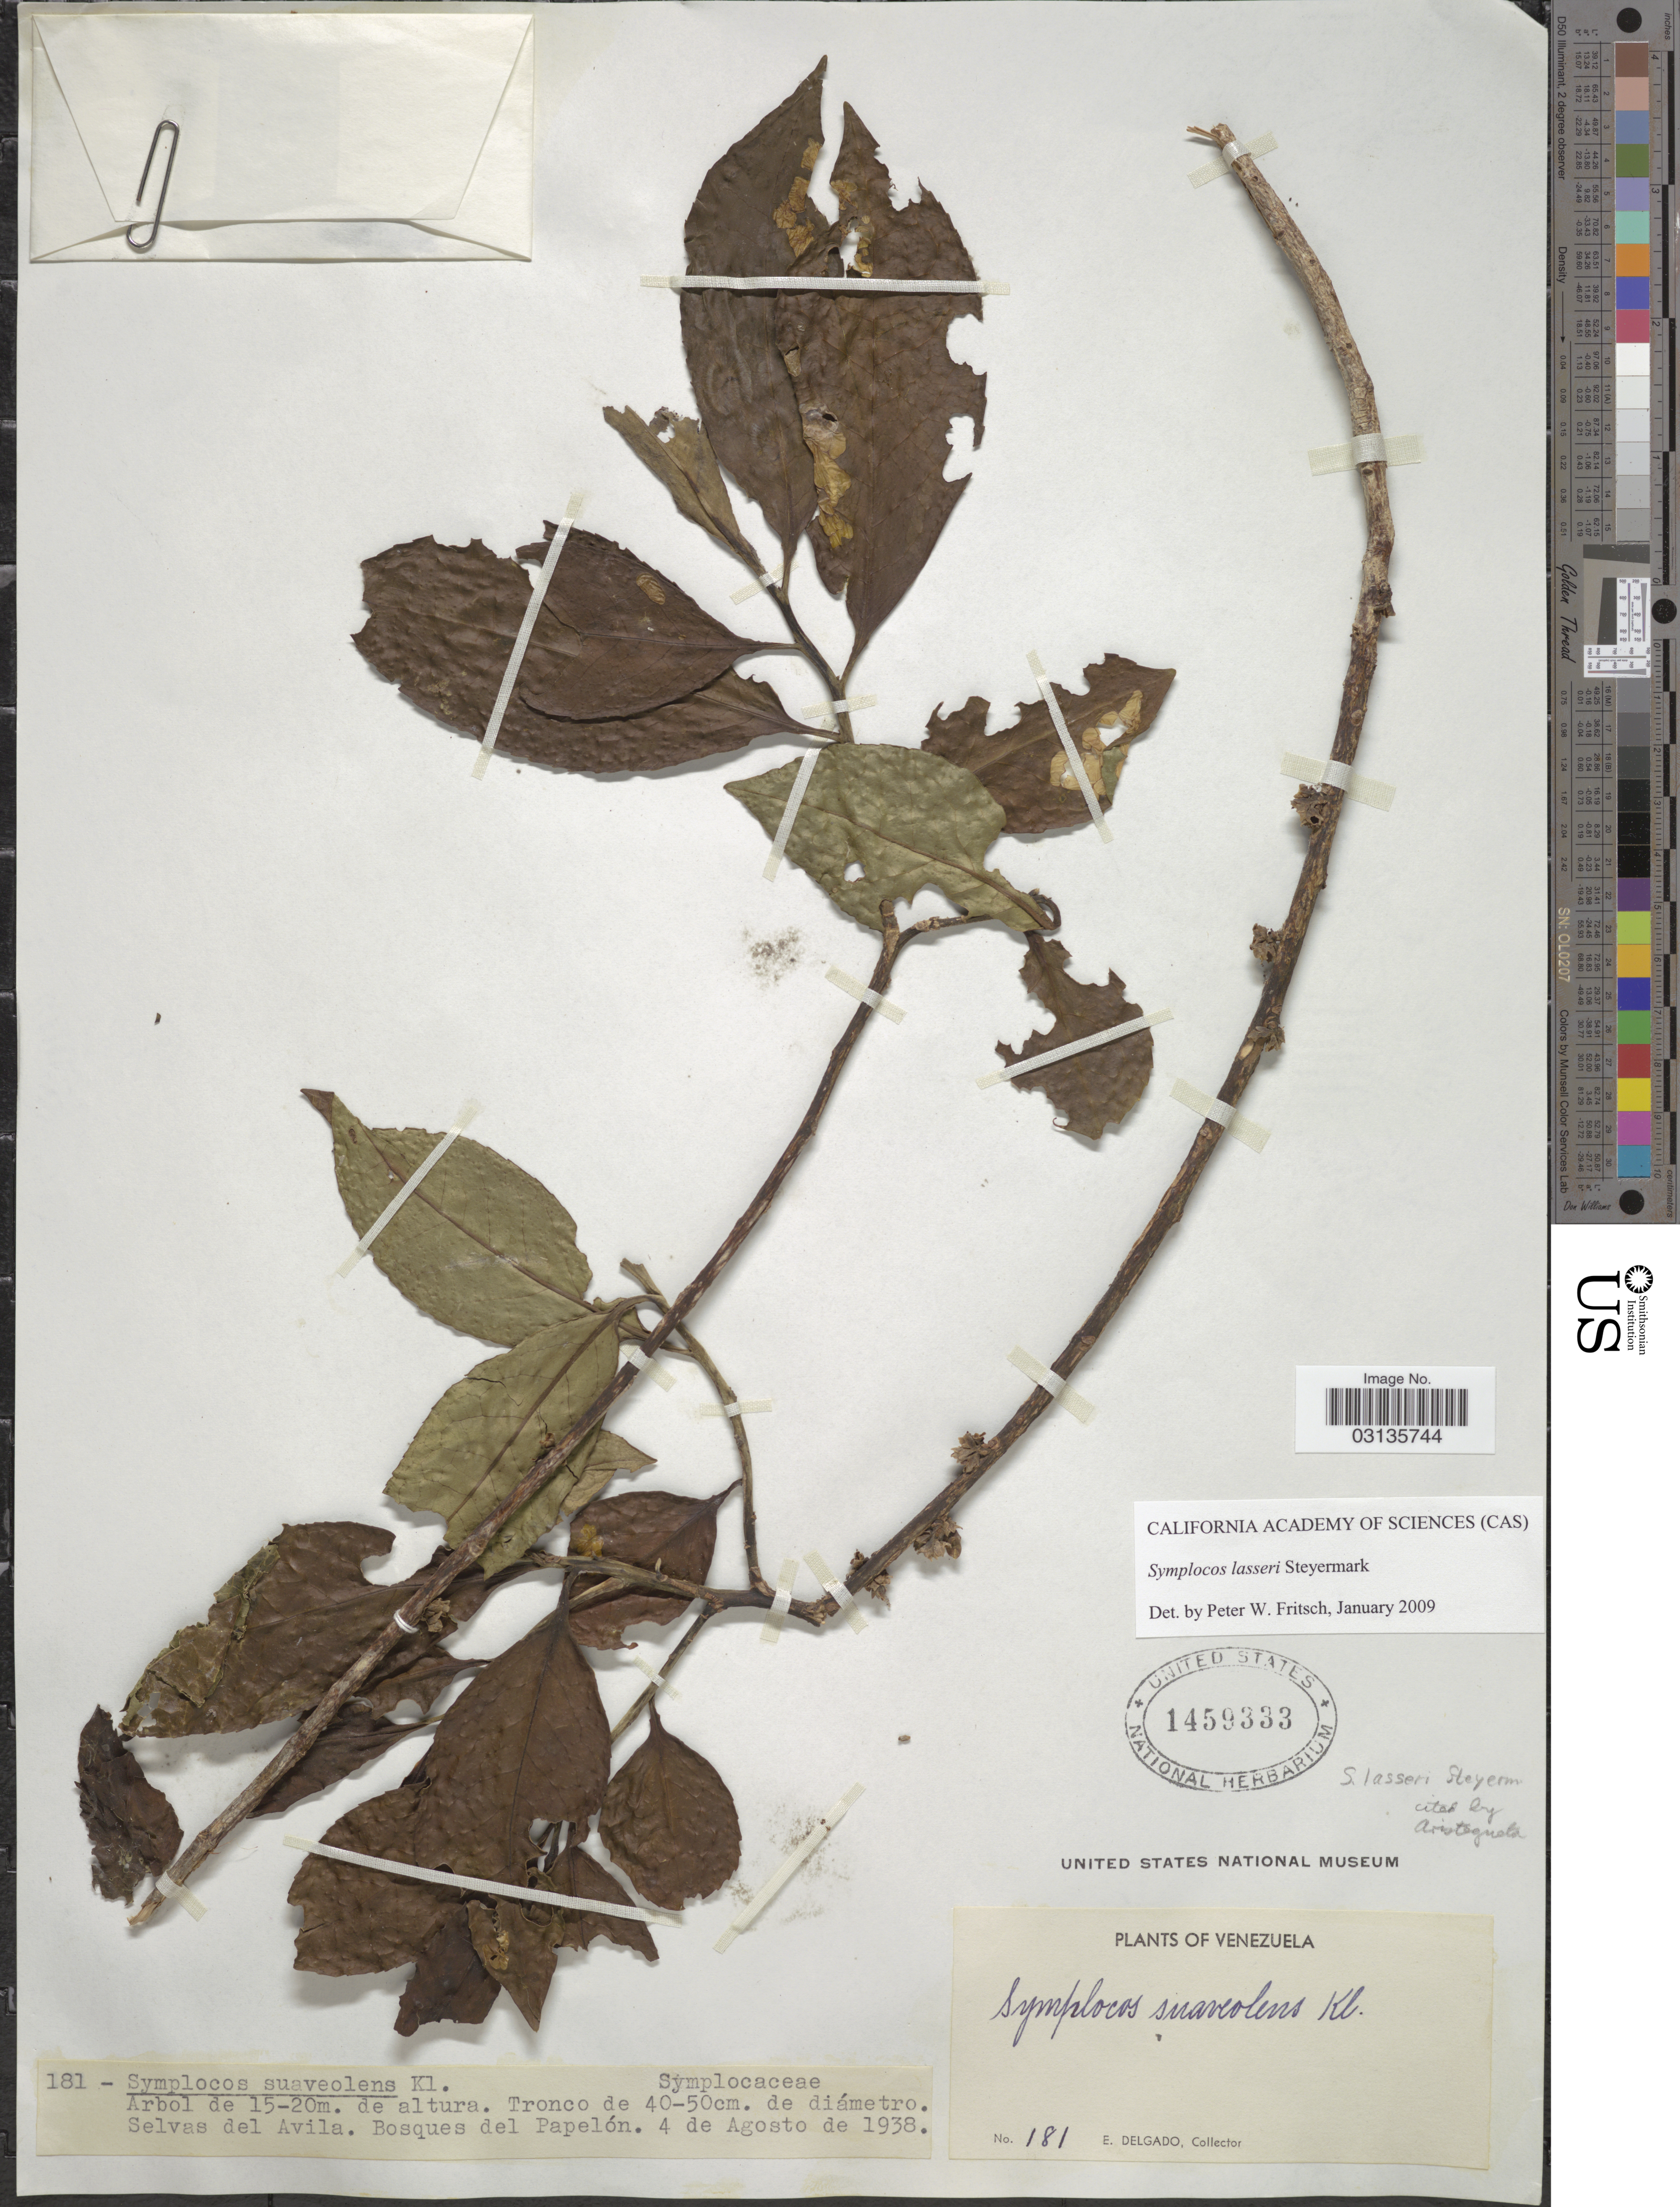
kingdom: Plantae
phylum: Tracheophyta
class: Magnoliopsida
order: Ericales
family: Symplocaceae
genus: Symplocos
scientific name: Symplocos lasseri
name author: Steyerm.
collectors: E. Delgado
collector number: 181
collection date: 1938-08-04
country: Venezuela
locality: Selvas del Avila. Bosques del Papelón.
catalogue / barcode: US 1459333